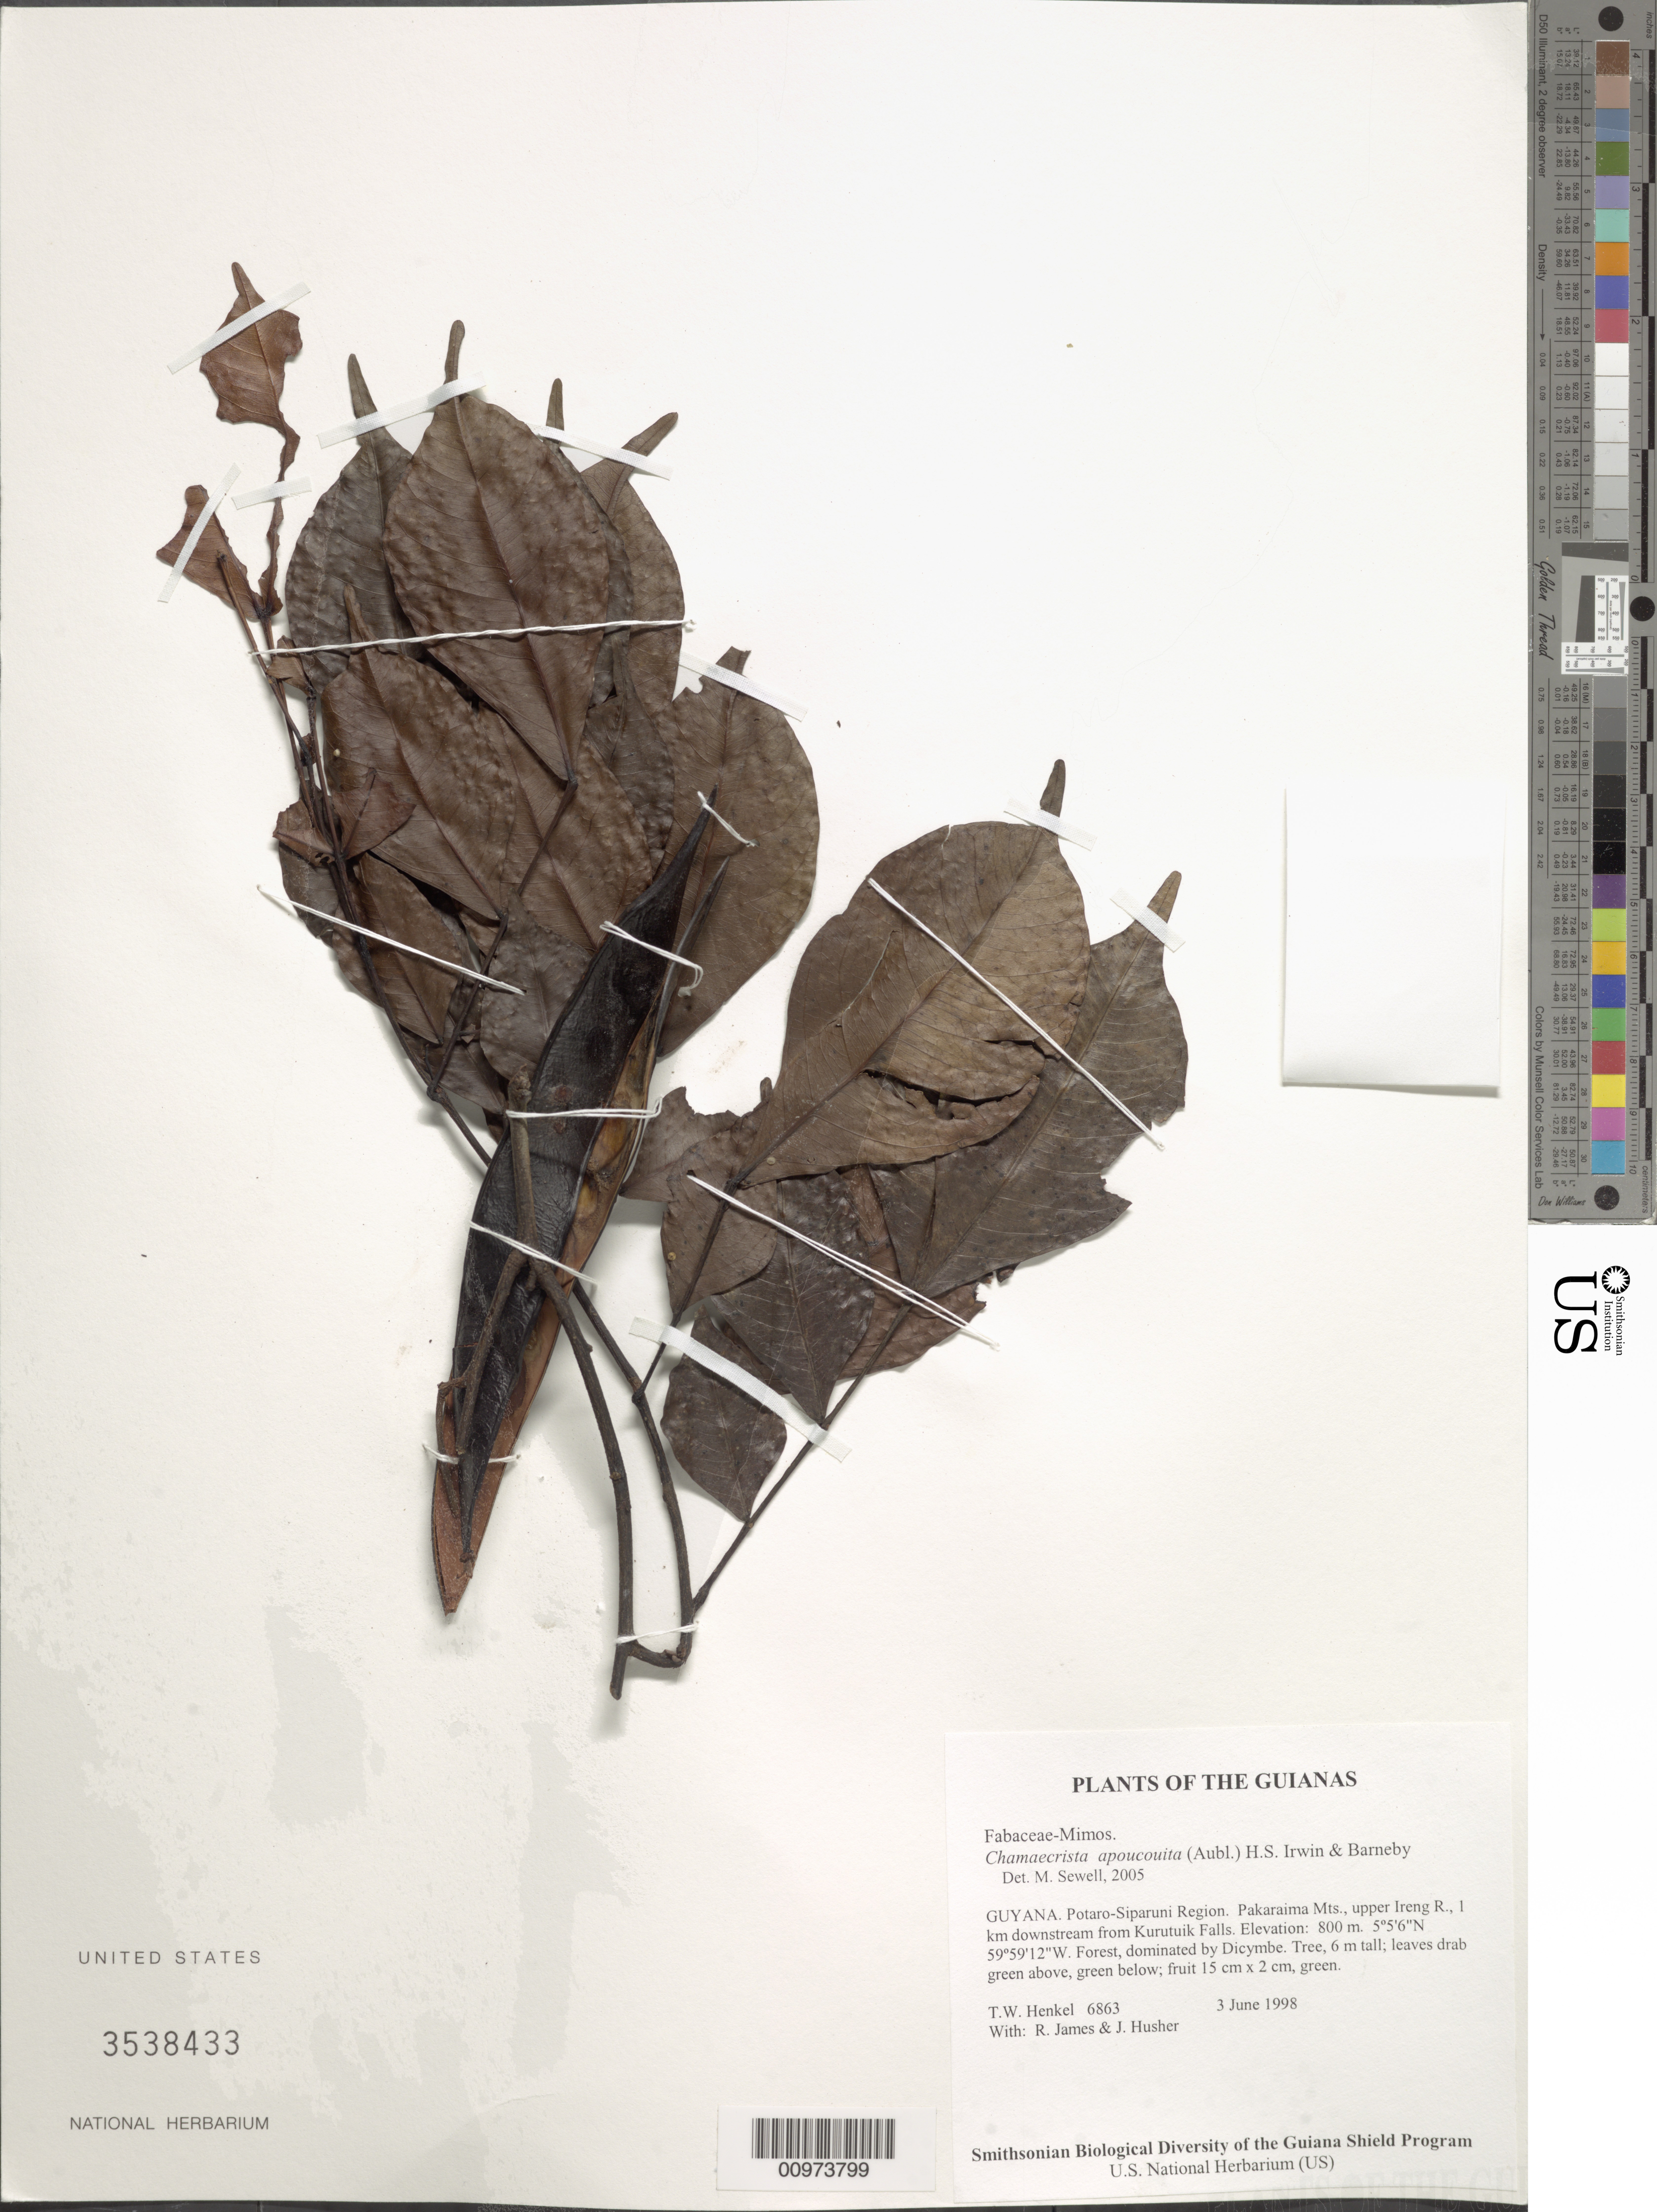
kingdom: Plantae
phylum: Tracheophyta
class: Magnoliopsida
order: Fabales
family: Fabaceae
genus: Chamaecrista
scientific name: Chamaecrista apoucouita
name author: (Aubl.) H.S. Irwin & Barneby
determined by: Sewell, M.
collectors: T. Henkel, R. James & J. Husher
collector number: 6863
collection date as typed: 3 June 1998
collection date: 1998-06-03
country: Guyana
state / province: Potaro-Siparuni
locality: Pakaraima Mts., upper Ireng R., 1 km downstream from Kurutuik Falls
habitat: Forest, dominated by Dicymbe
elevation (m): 800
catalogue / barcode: US 3538433